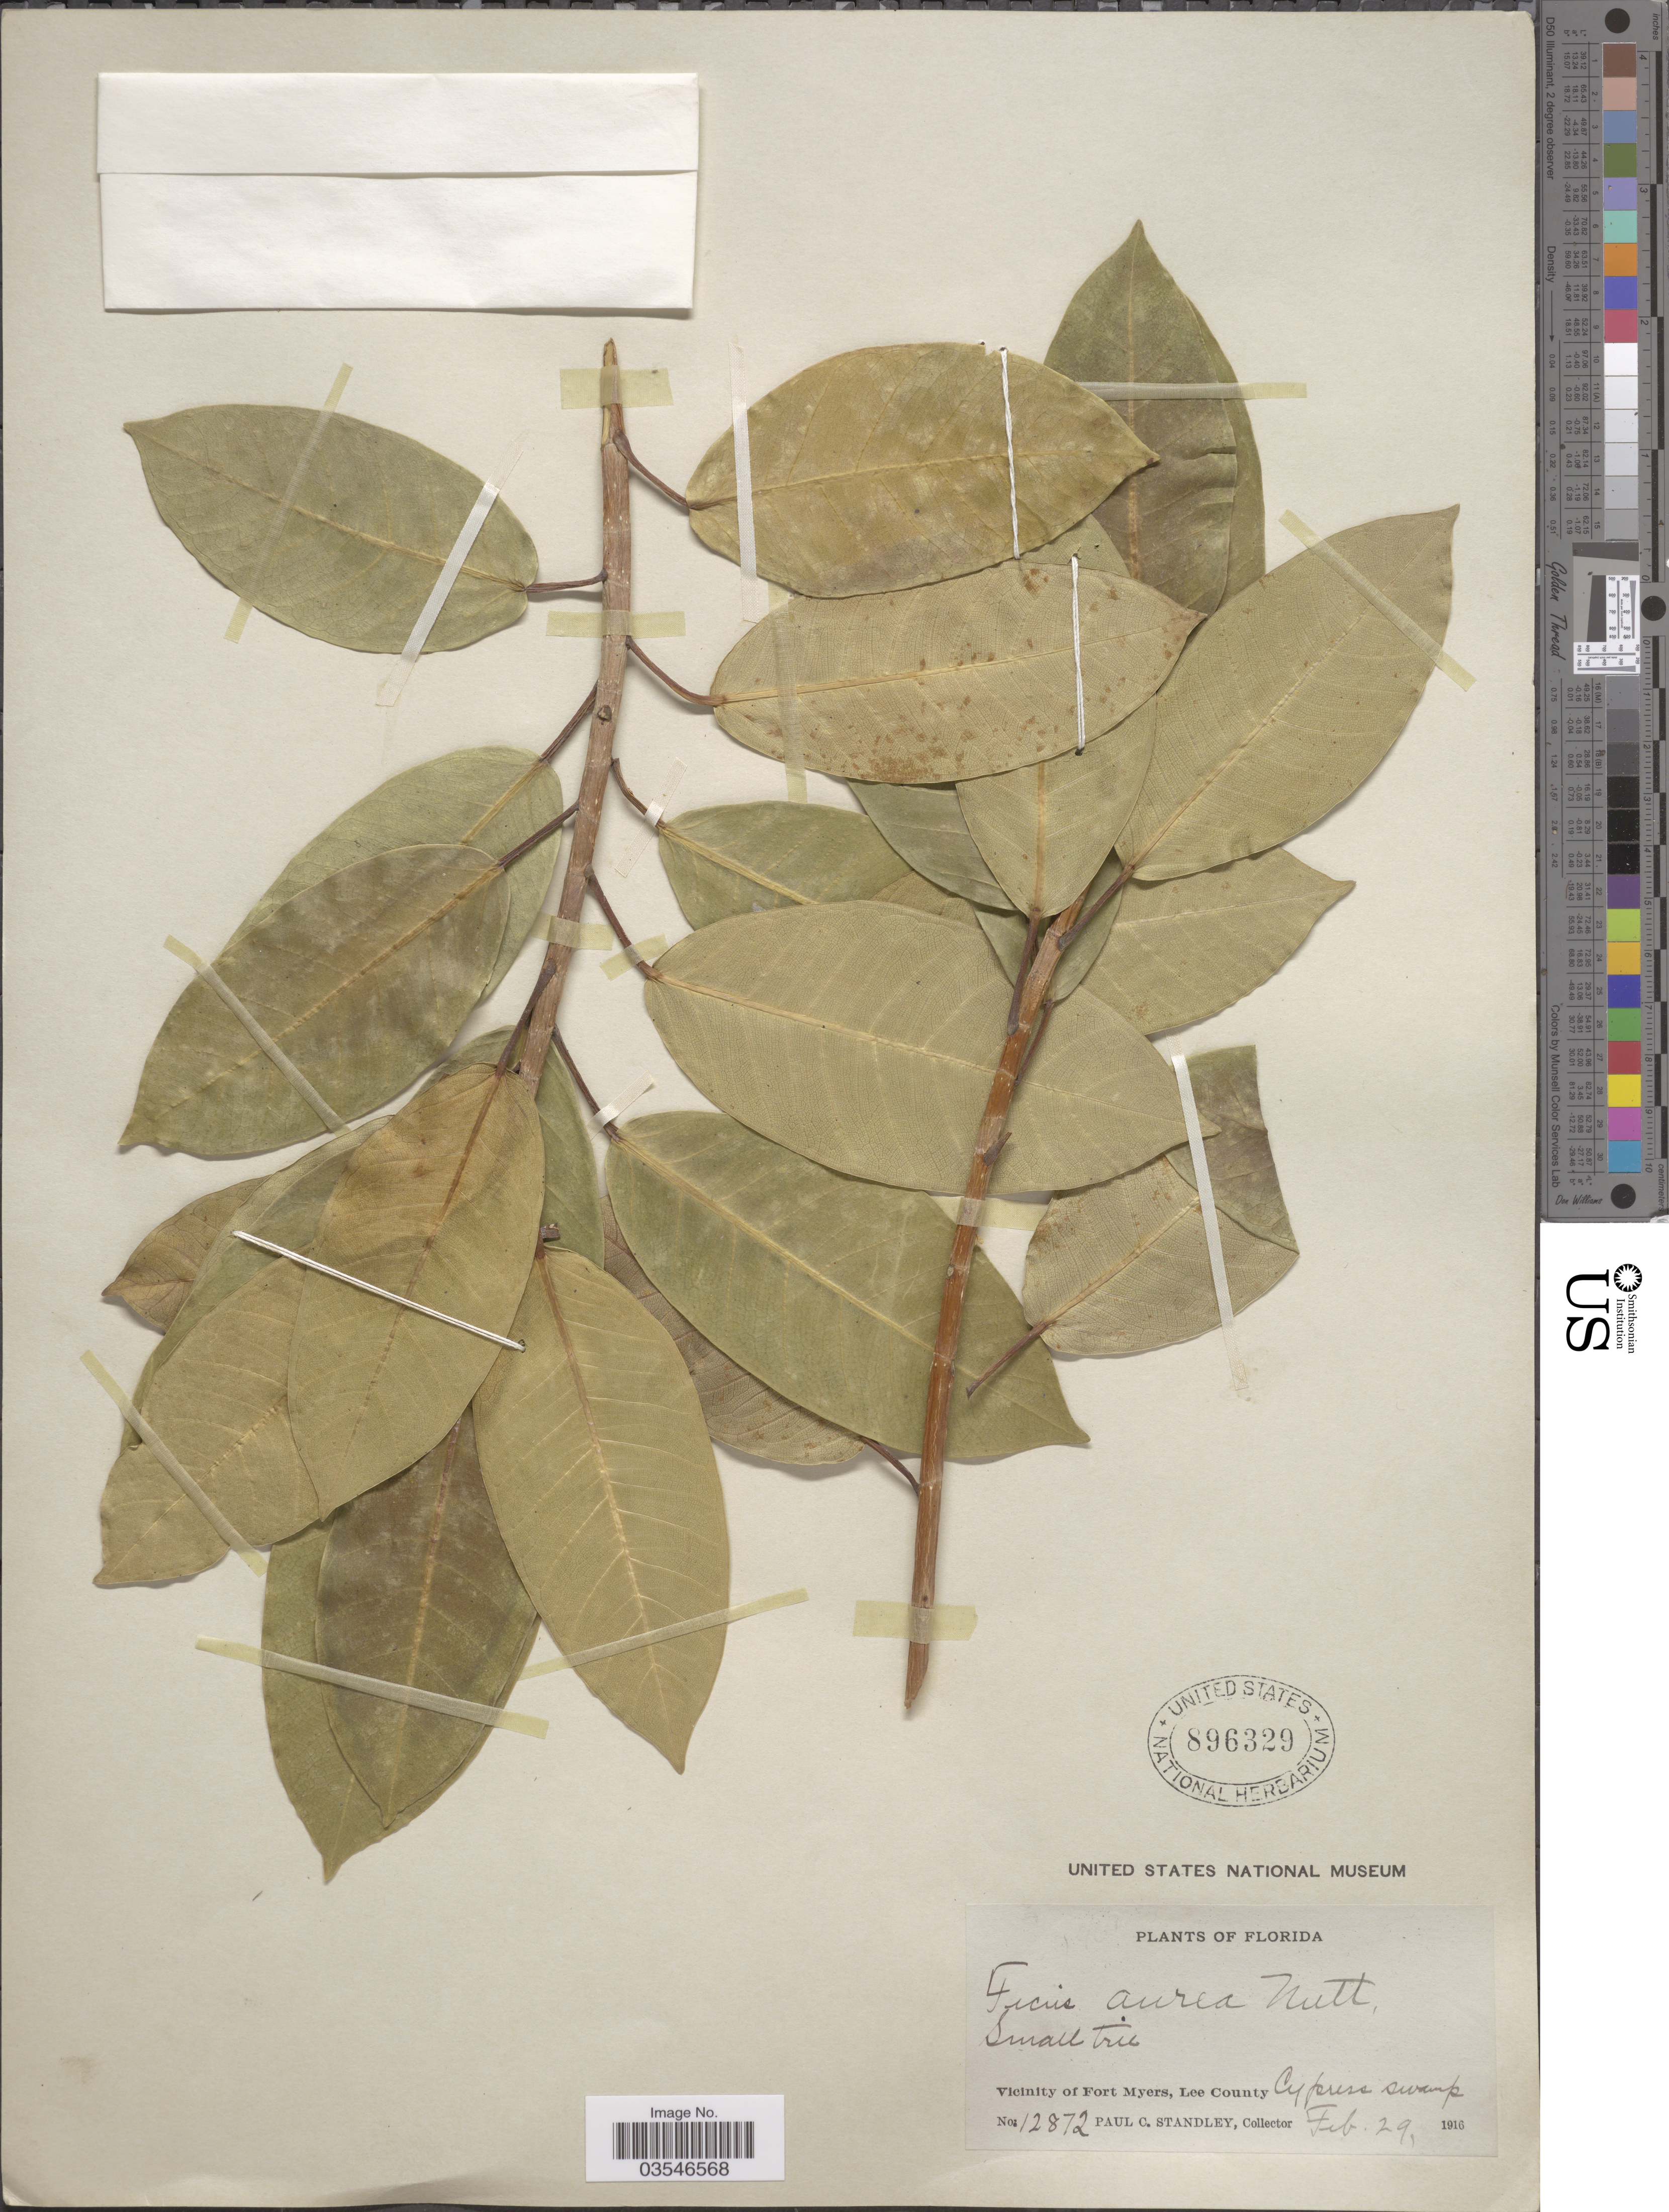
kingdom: Plantae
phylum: Tracheophyta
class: Magnoliopsida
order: Rosales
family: Moraceae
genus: Ficus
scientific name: Ficus aurea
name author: Nutt.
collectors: P. C. Standley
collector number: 12872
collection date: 1916-02-29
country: United States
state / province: Florida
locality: Vicinity of Fort Myers, Lee County. Cypress swamp.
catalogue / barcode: US 896329